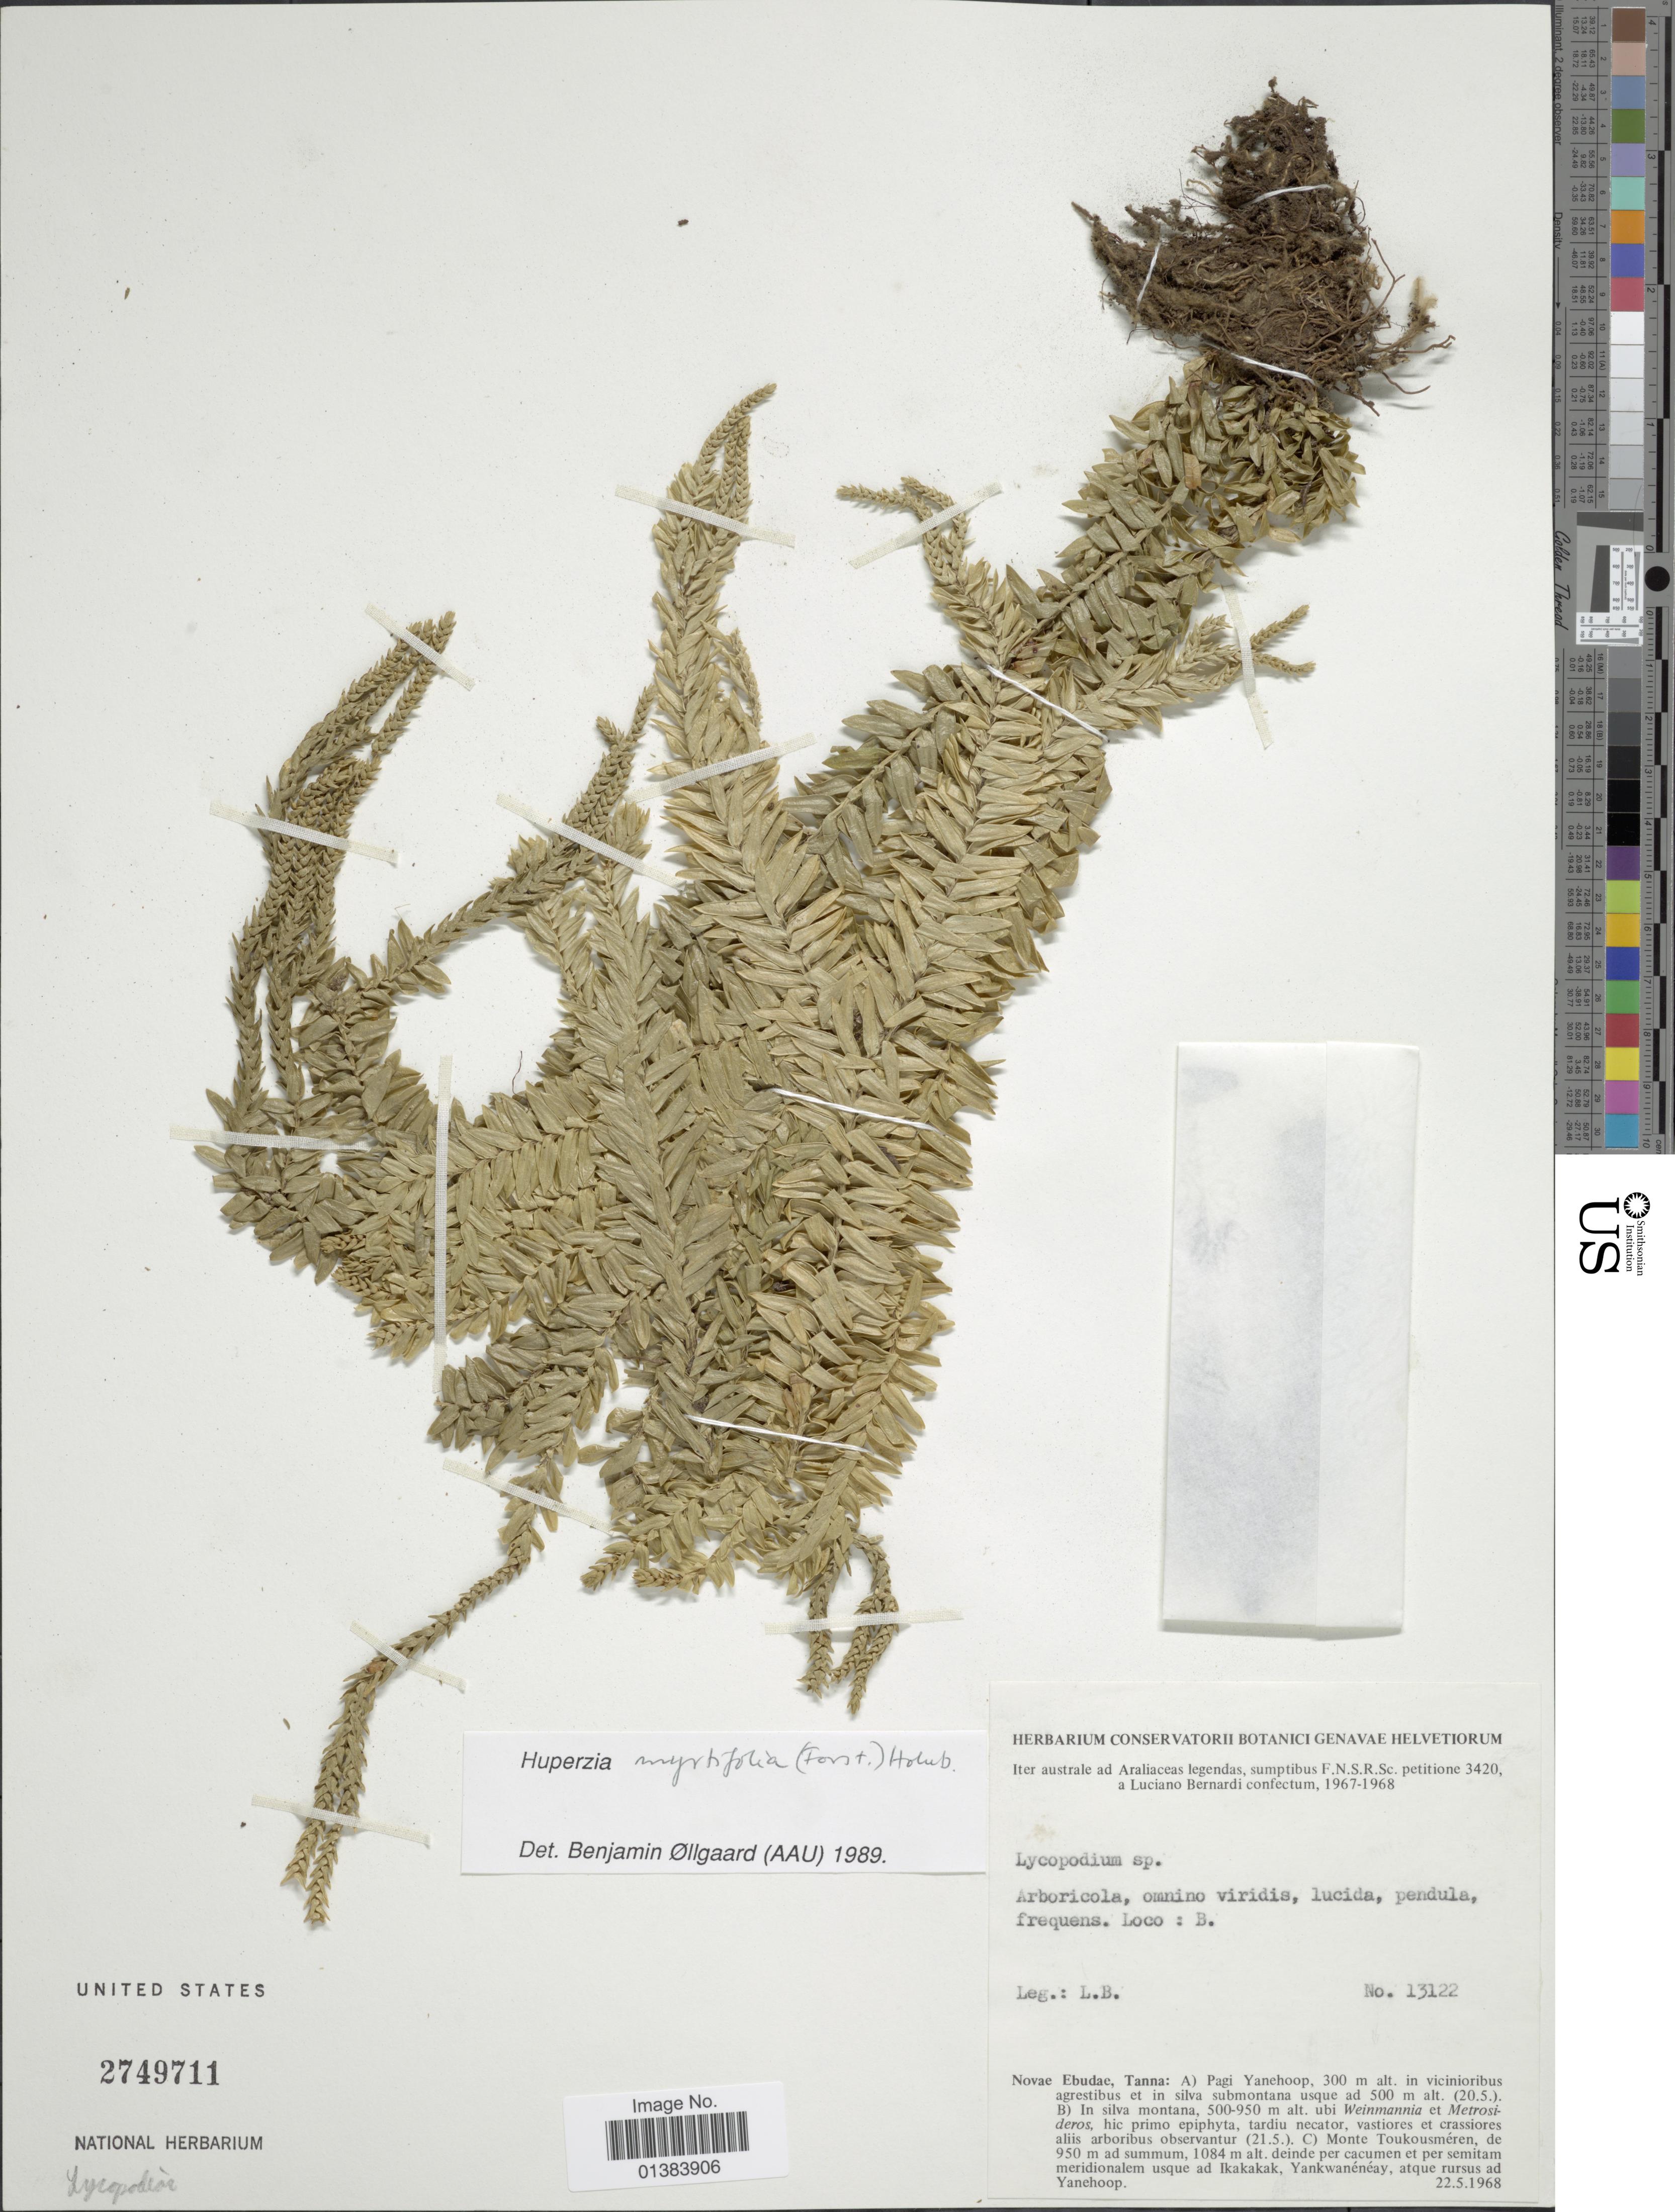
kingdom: Plantae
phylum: Tracheophyta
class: Lycopodiopsida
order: Lycopodiales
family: Lycopodiaceae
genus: Phlegmariurus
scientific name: Phlegmariurus oceanianus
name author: (Herter) A. R. Field & Bostock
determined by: Field, A. R.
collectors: L. Bernardi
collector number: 13122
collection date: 1968-05-22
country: Vanuatu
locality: Novae Ebudae, Tanna: A) Pagi Yanehoop, in vicinioribus agrestribus et in silva submontana usque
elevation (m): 300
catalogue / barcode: US 2749711